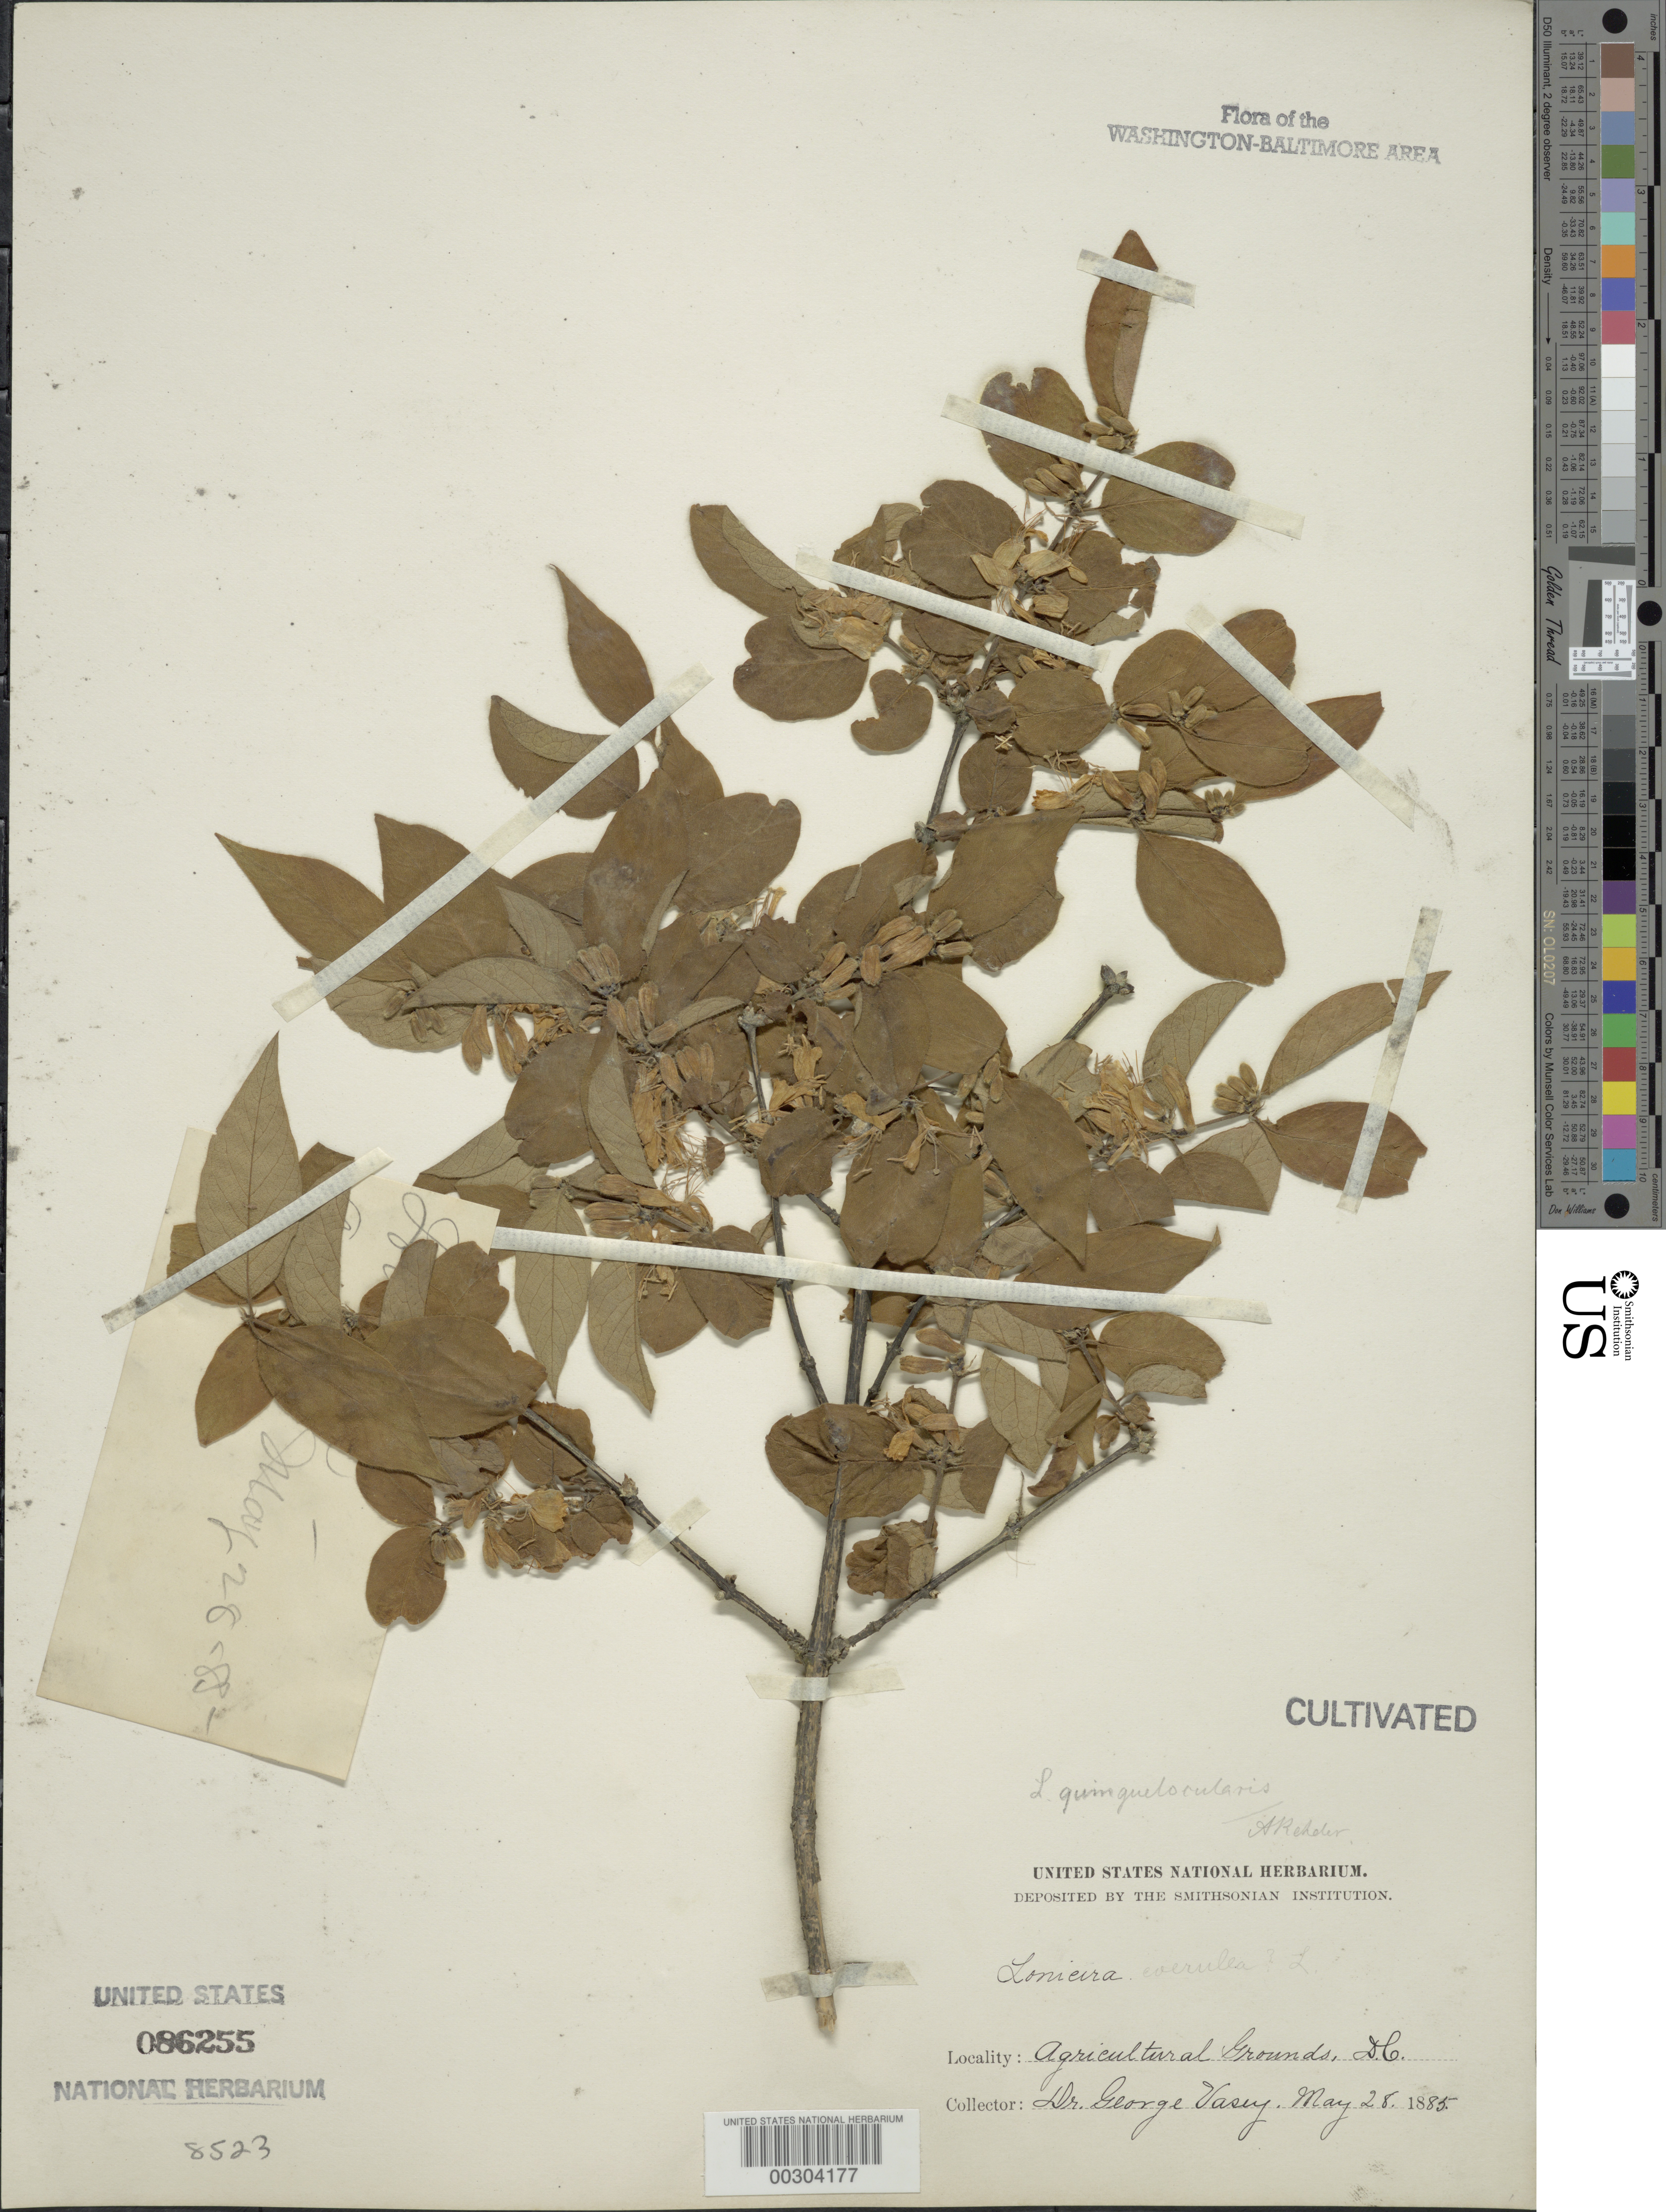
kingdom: Plantae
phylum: Tracheophyta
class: Magnoliopsida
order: Dipsacales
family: Caprifoliaceae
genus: Lonicera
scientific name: Lonicera quinquelocularis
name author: Hardw.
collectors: G. R. Vasey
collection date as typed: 28 May 1885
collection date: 1885-05-28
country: United States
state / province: District of Columbia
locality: Department of Agriculture grounds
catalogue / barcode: US 86255